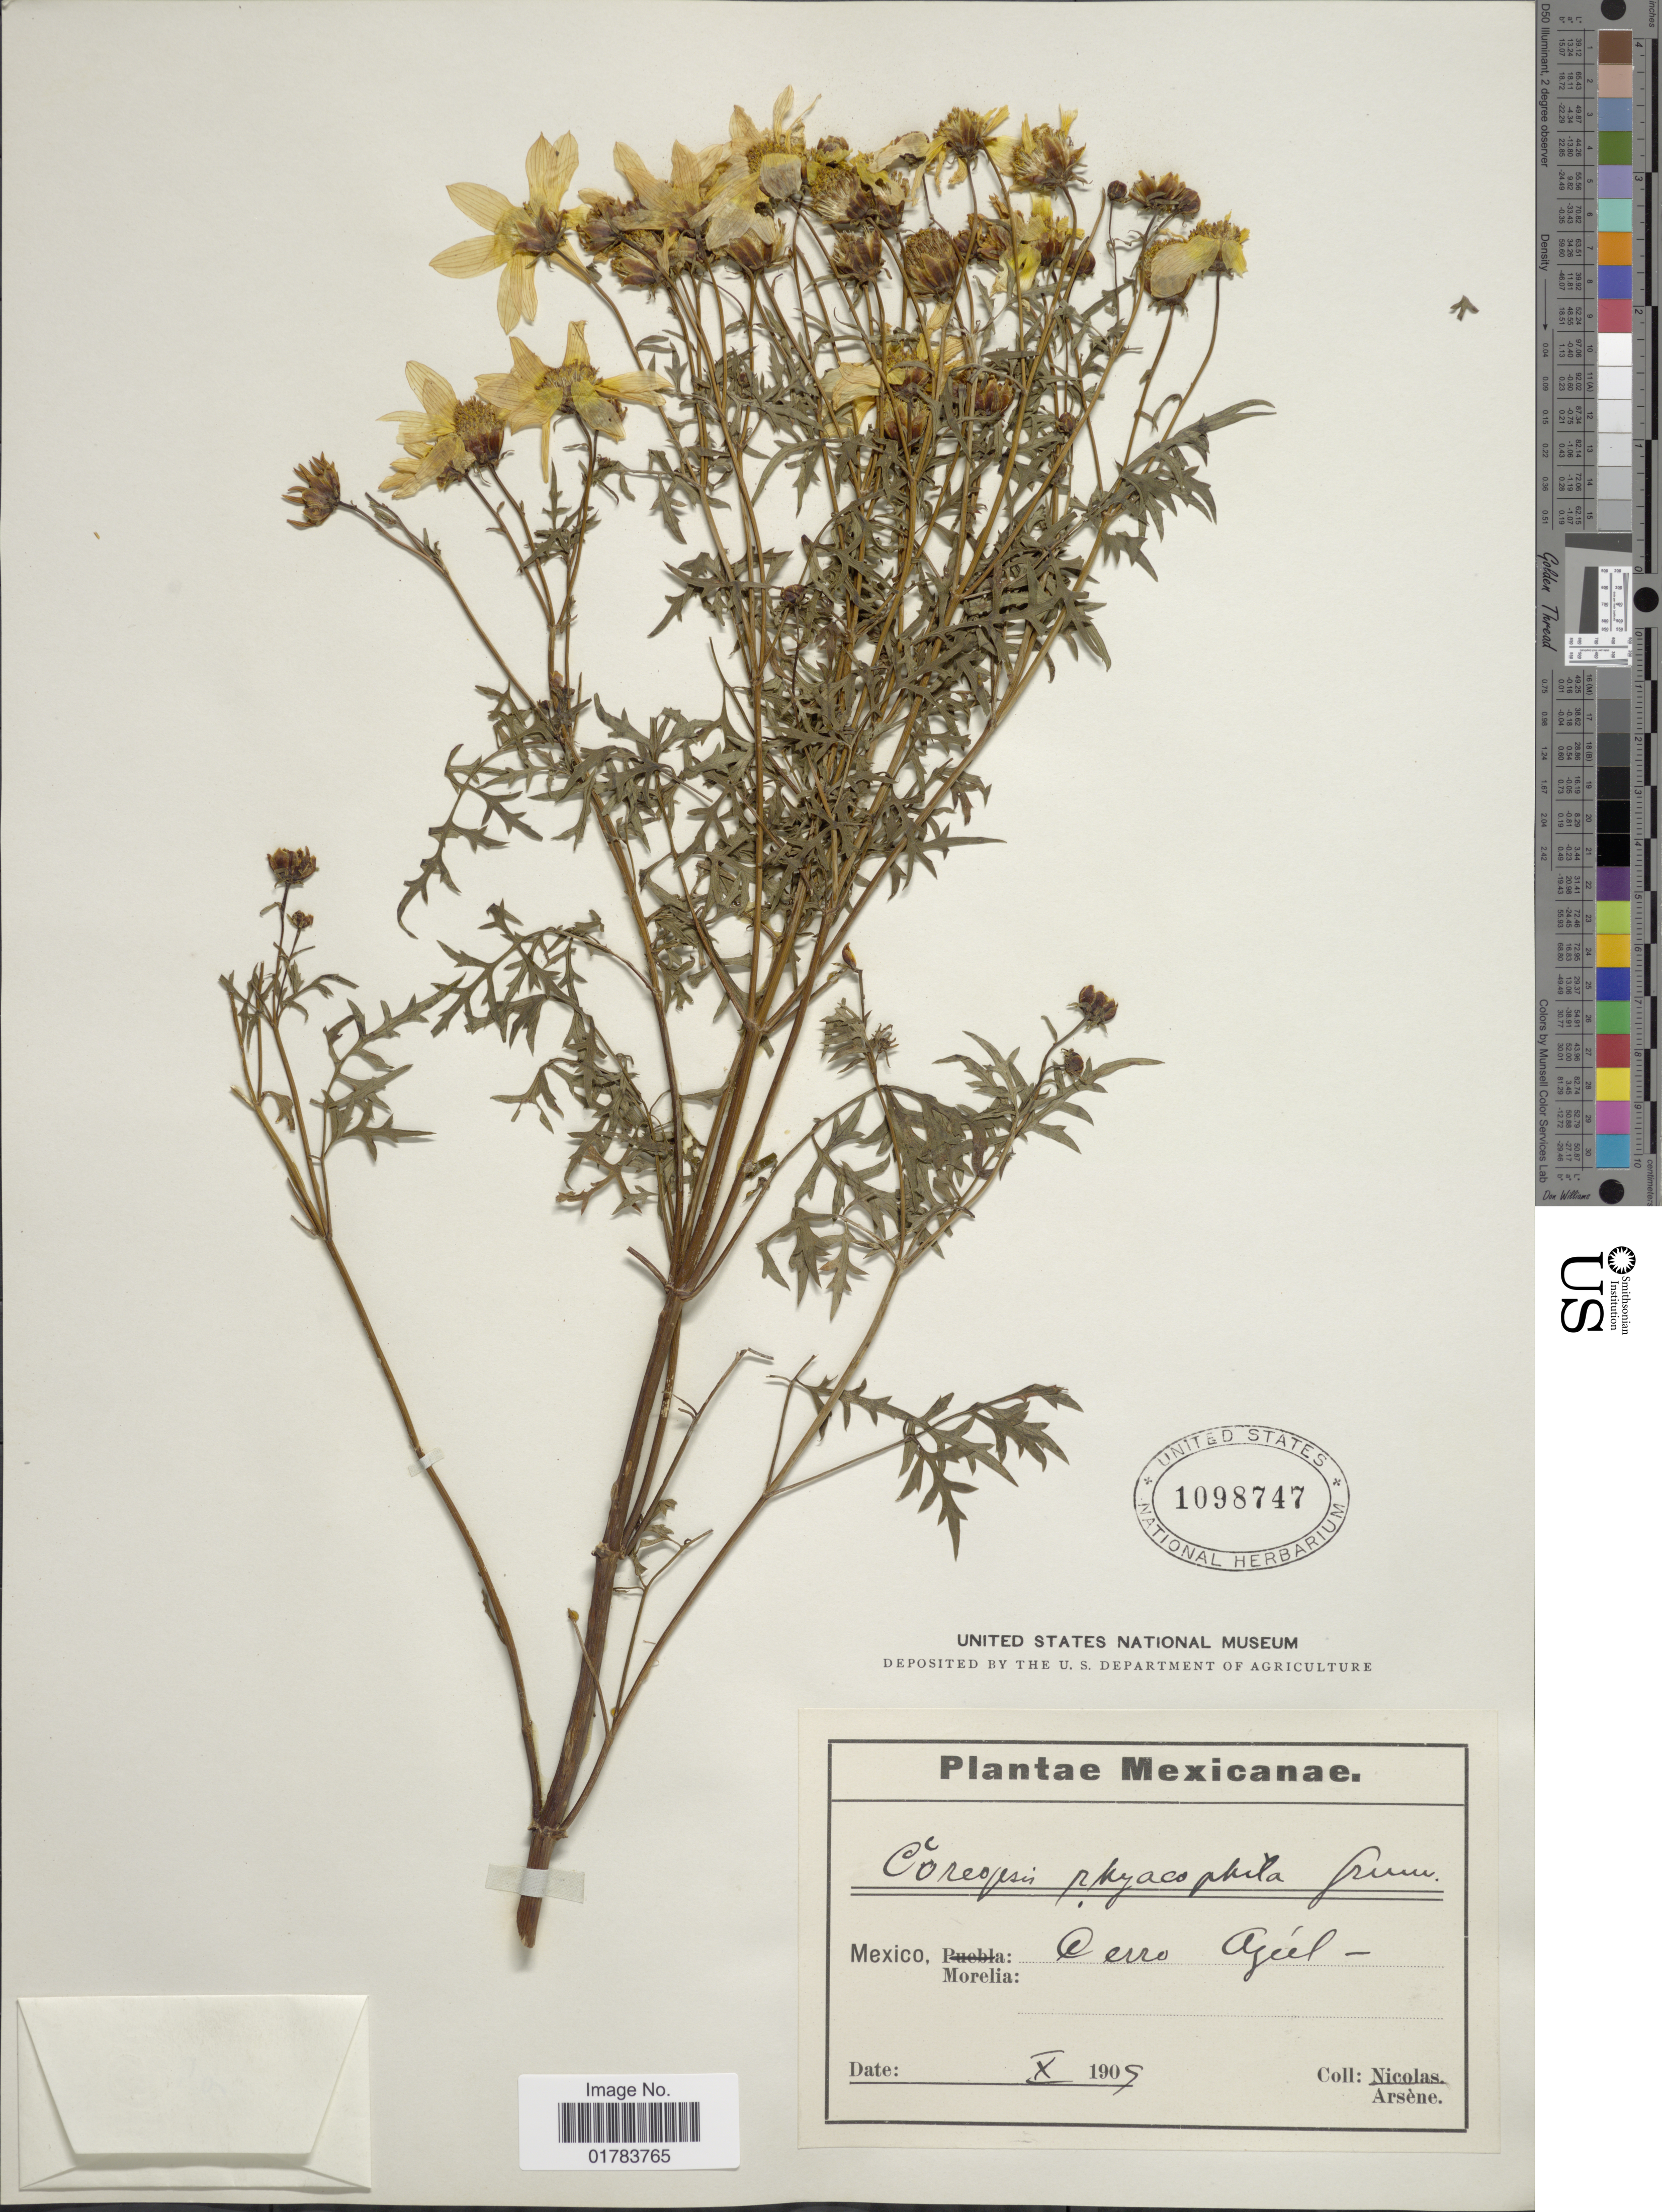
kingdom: Plantae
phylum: Tracheophyta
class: Magnoliopsida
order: Asterales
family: Asteraceae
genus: Coreopsis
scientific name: Coreopsis rhyacophila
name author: Greenm.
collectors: -. Nicolas & -- Arsène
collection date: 1909-10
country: Mexico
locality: Morelia: Cerro Azul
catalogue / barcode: US 1098747